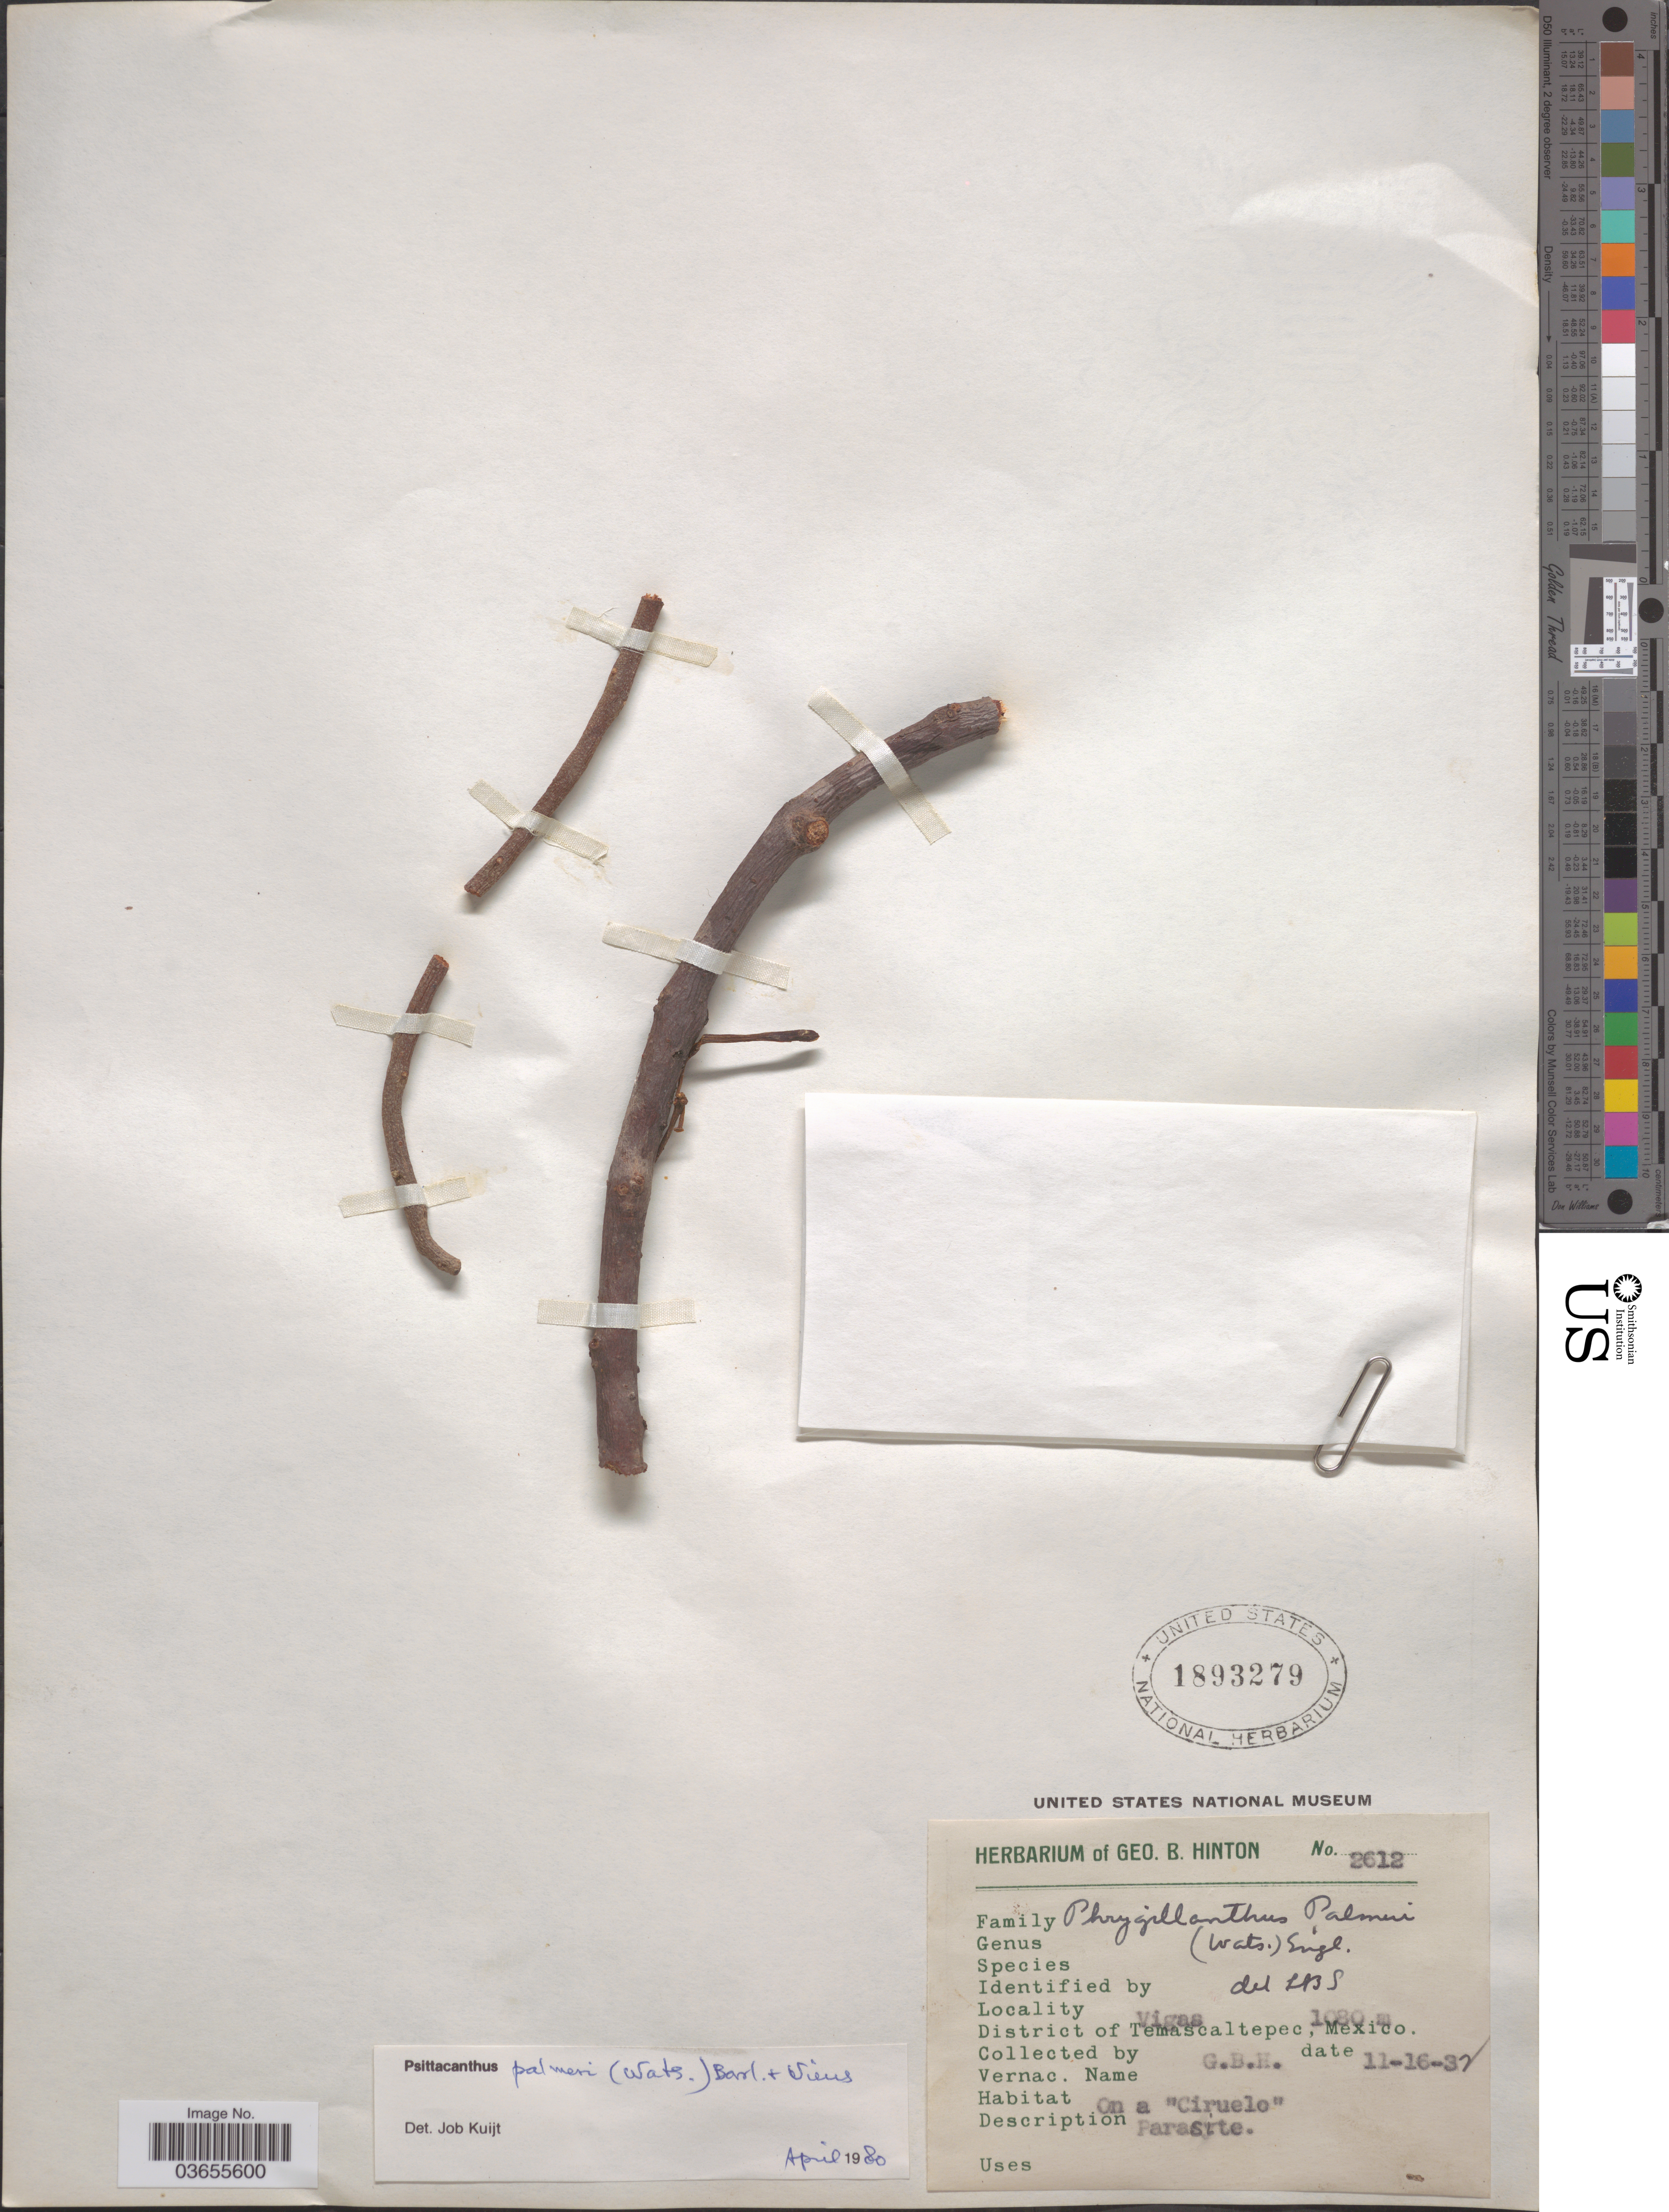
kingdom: Plantae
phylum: Tracheophyta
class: Magnoliopsida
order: Santalales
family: Loranthaceae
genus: Psittacanthus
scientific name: Psittacanthus palmeri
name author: (S. Watson) Barlow & Wiens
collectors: G. B. Hinton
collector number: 2612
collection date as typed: Transcribed d/m/y: 16/11/32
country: Mexico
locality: Vigas. District of Temascaltepec.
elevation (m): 1080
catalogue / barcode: US 1893279